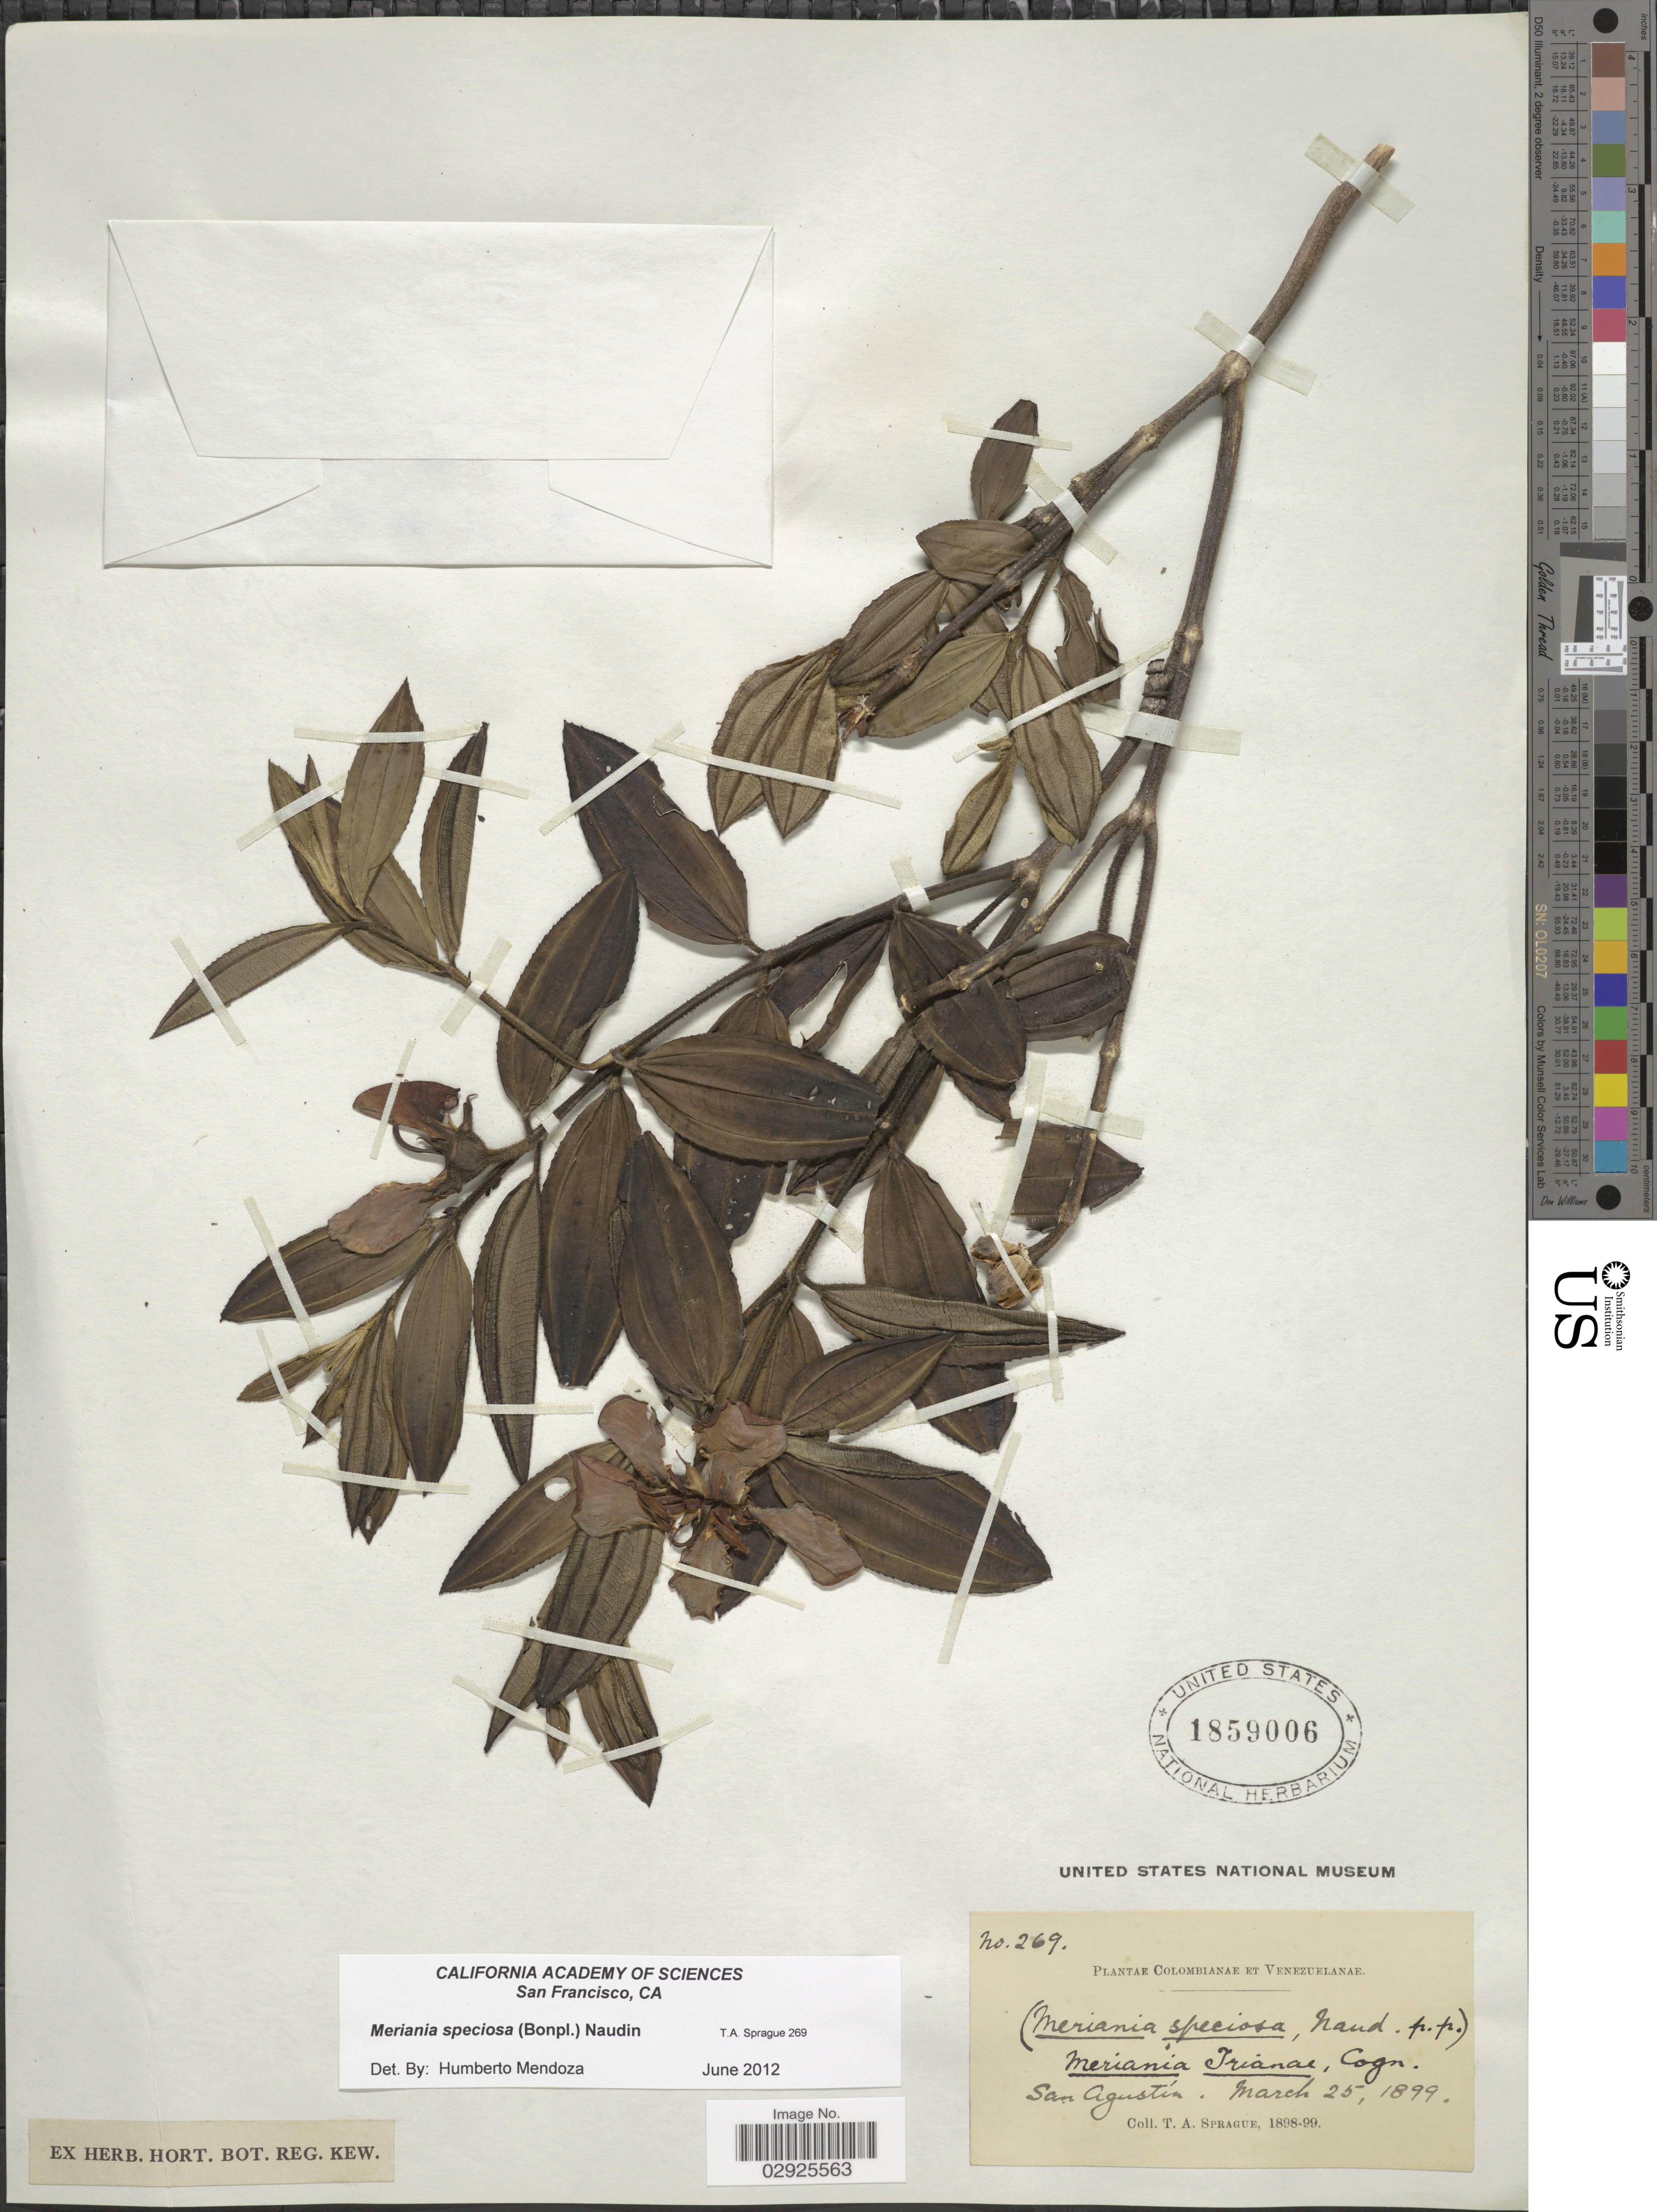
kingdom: Plantae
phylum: Tracheophyta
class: Magnoliopsida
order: Myrtales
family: Melastomataceae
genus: Meriania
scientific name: Meriania speciosa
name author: (Bonpl.) Naudin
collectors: T. A. Sprague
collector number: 269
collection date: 1899-03-25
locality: Colombianae et Venezuelanae, San Agustin.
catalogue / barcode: US 1859006